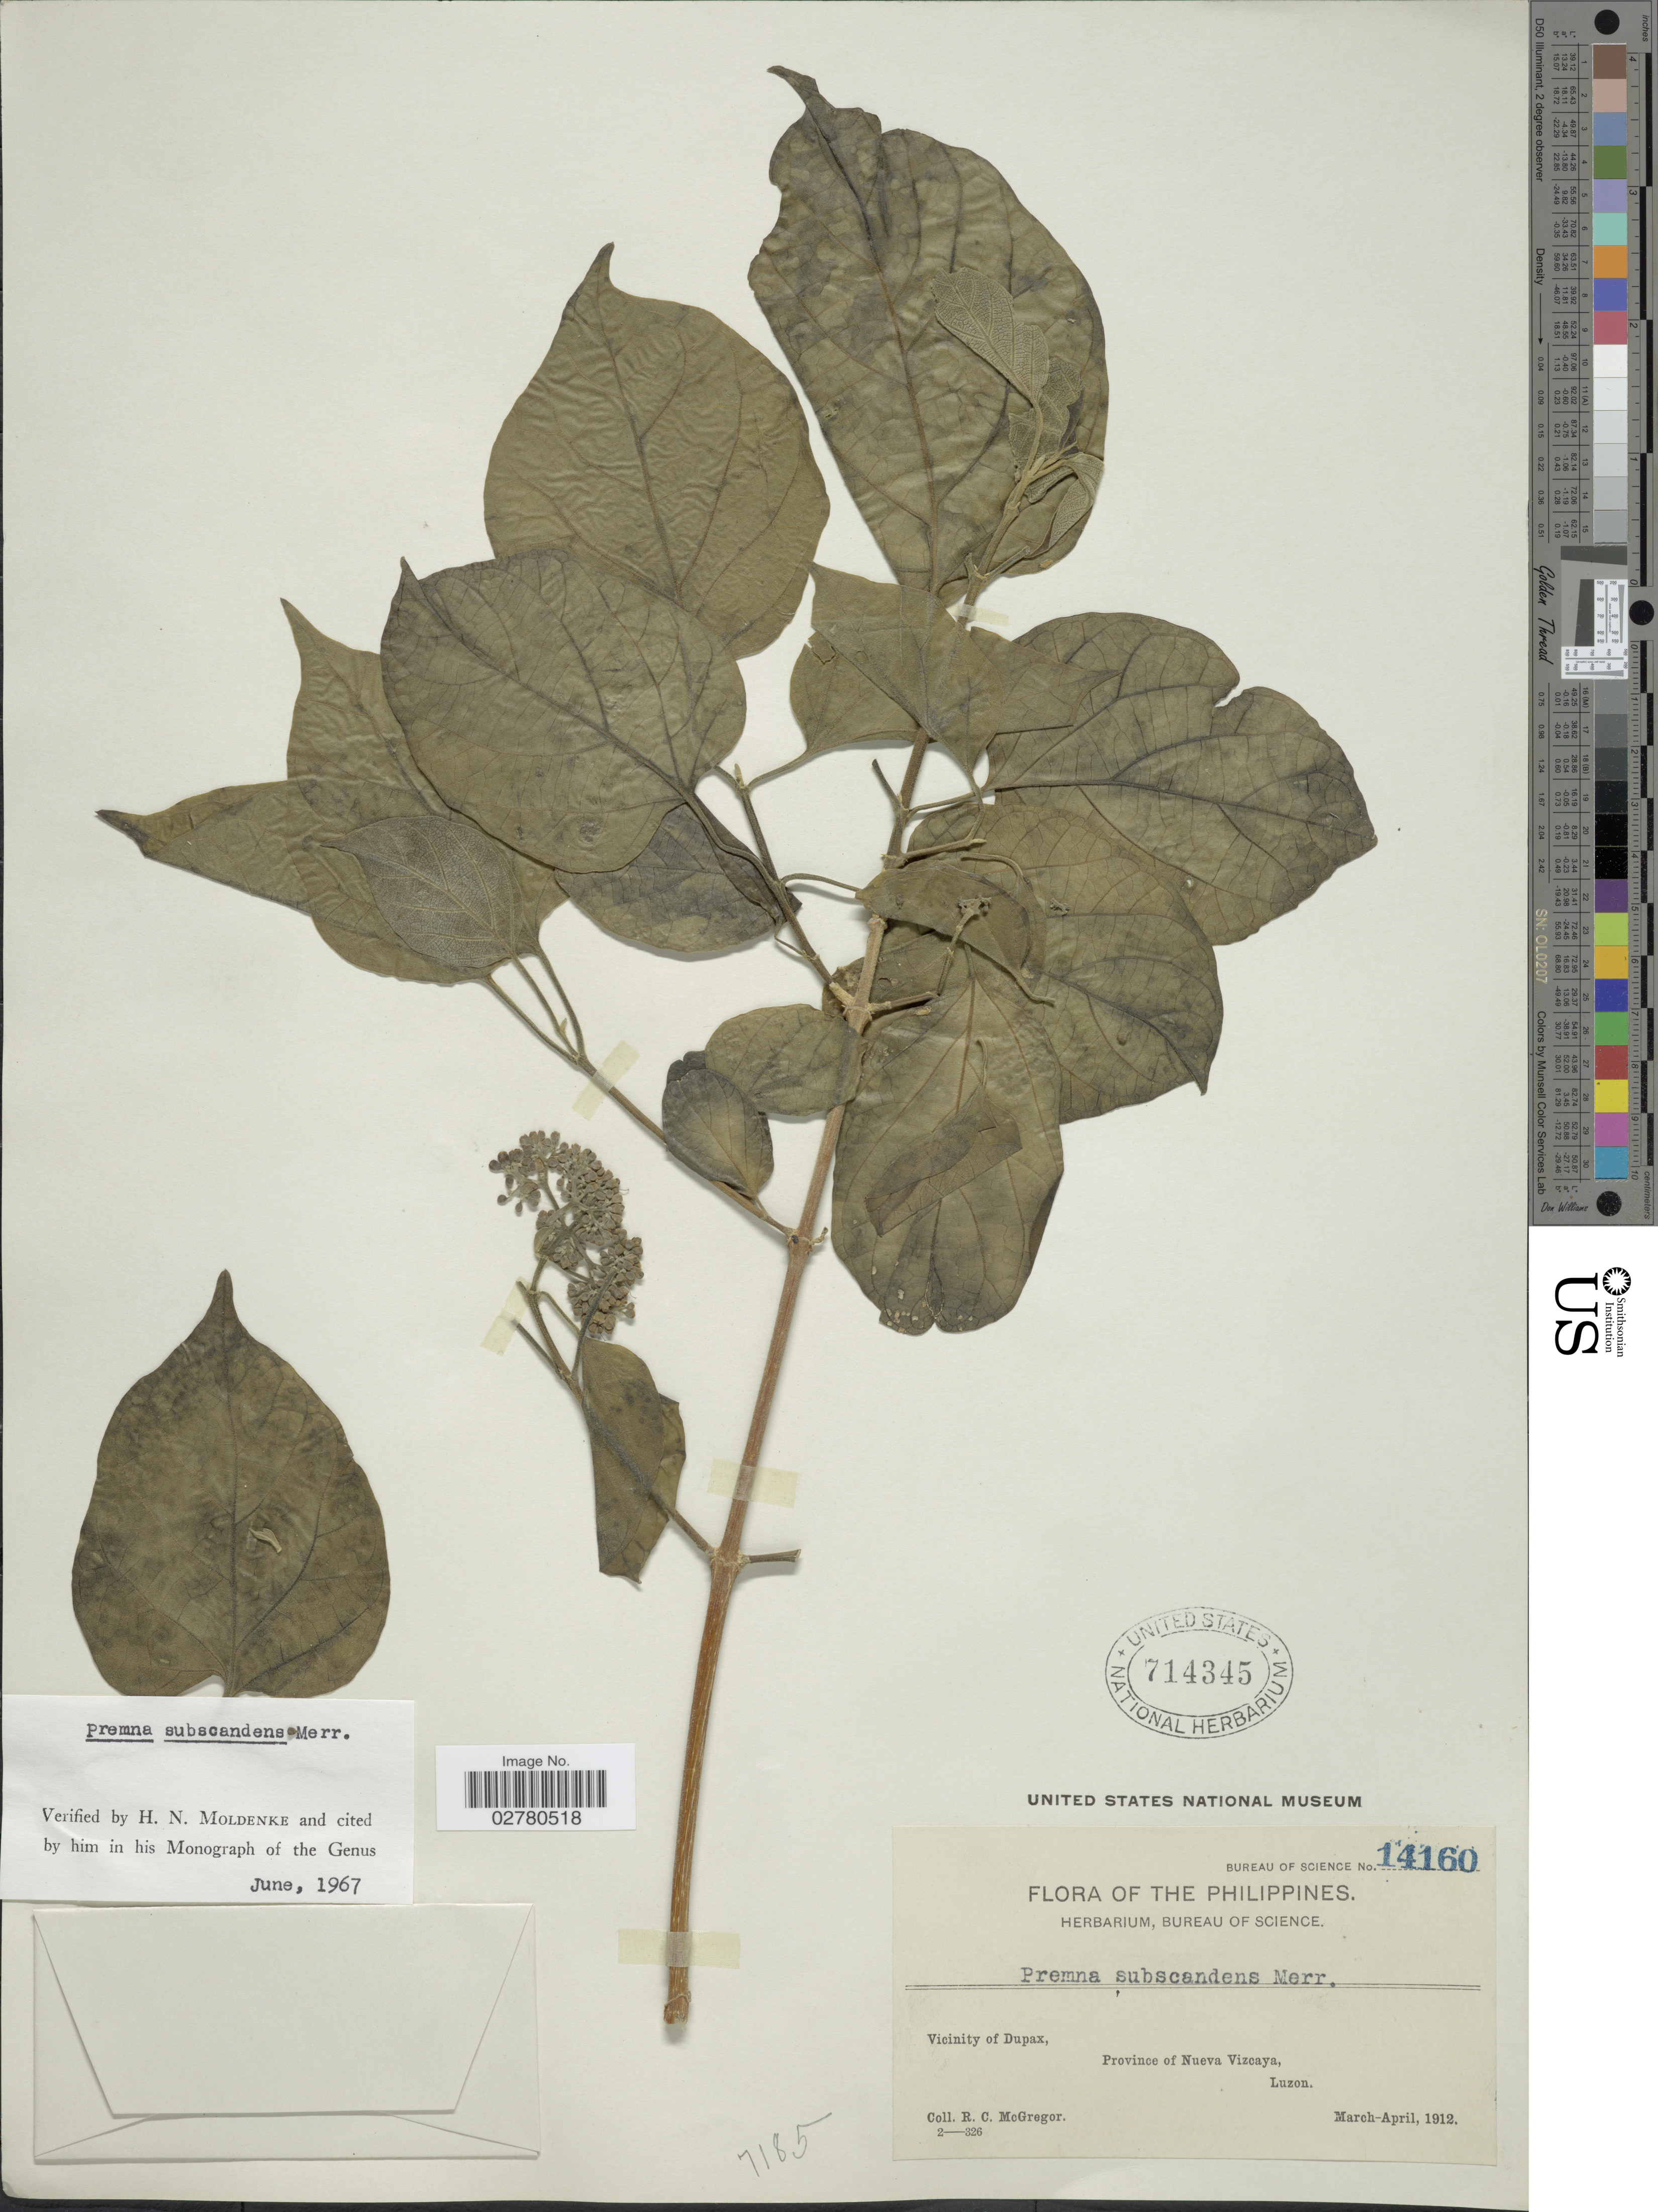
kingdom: Plantae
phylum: Tracheophyta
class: Magnoliopsida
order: Lamiales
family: Lamiaceae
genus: Premna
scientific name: Premna subscandens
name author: Merr.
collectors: R. C. McGregor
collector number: Bureau of Science 14160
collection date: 1912-03/1912-04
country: Philippines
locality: Vicinity of Dupax, Province of Nueva Vizcaya, Luzon.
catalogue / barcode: US 714345